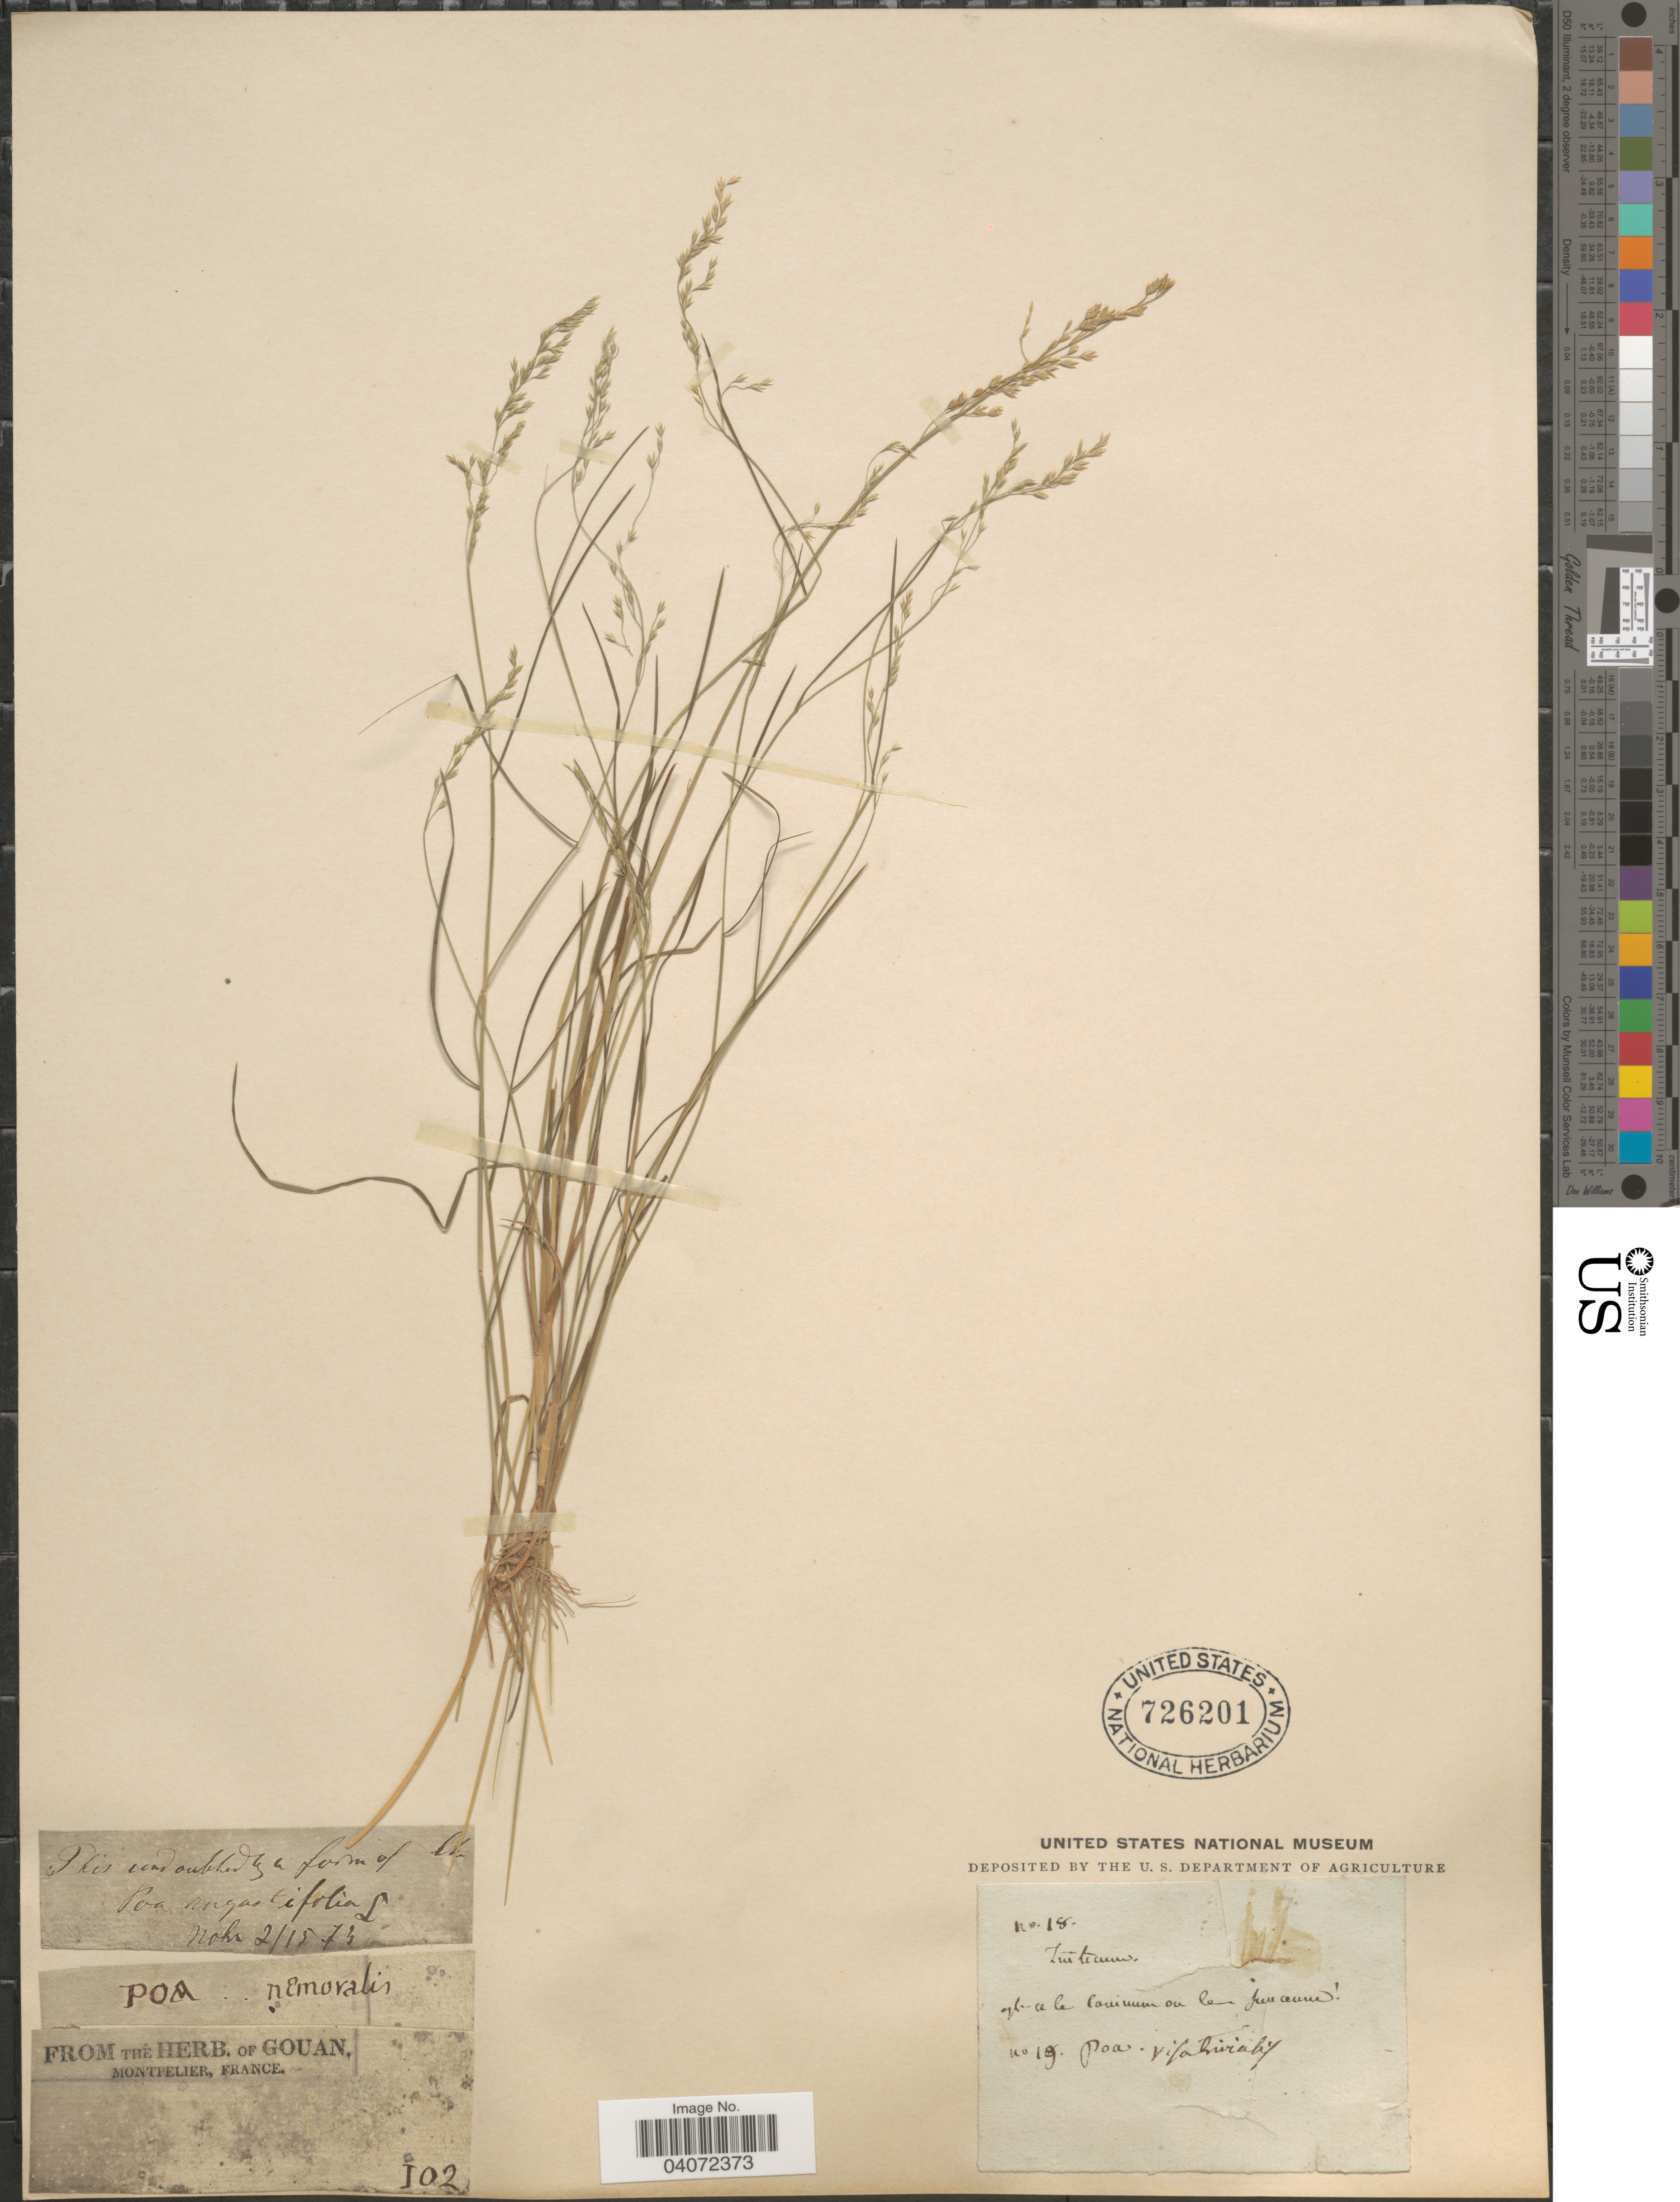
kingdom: Plantae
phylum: Tracheophyta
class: Liliopsida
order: Poales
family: Poaceae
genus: Poa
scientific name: Poa nemoralis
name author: L.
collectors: Mohr, --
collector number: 18/19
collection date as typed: Transcribed d/m/y: 15/2/73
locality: [illegible text] de la [illegible text] ou le[illegible text] [illegible text].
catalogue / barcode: US 726201